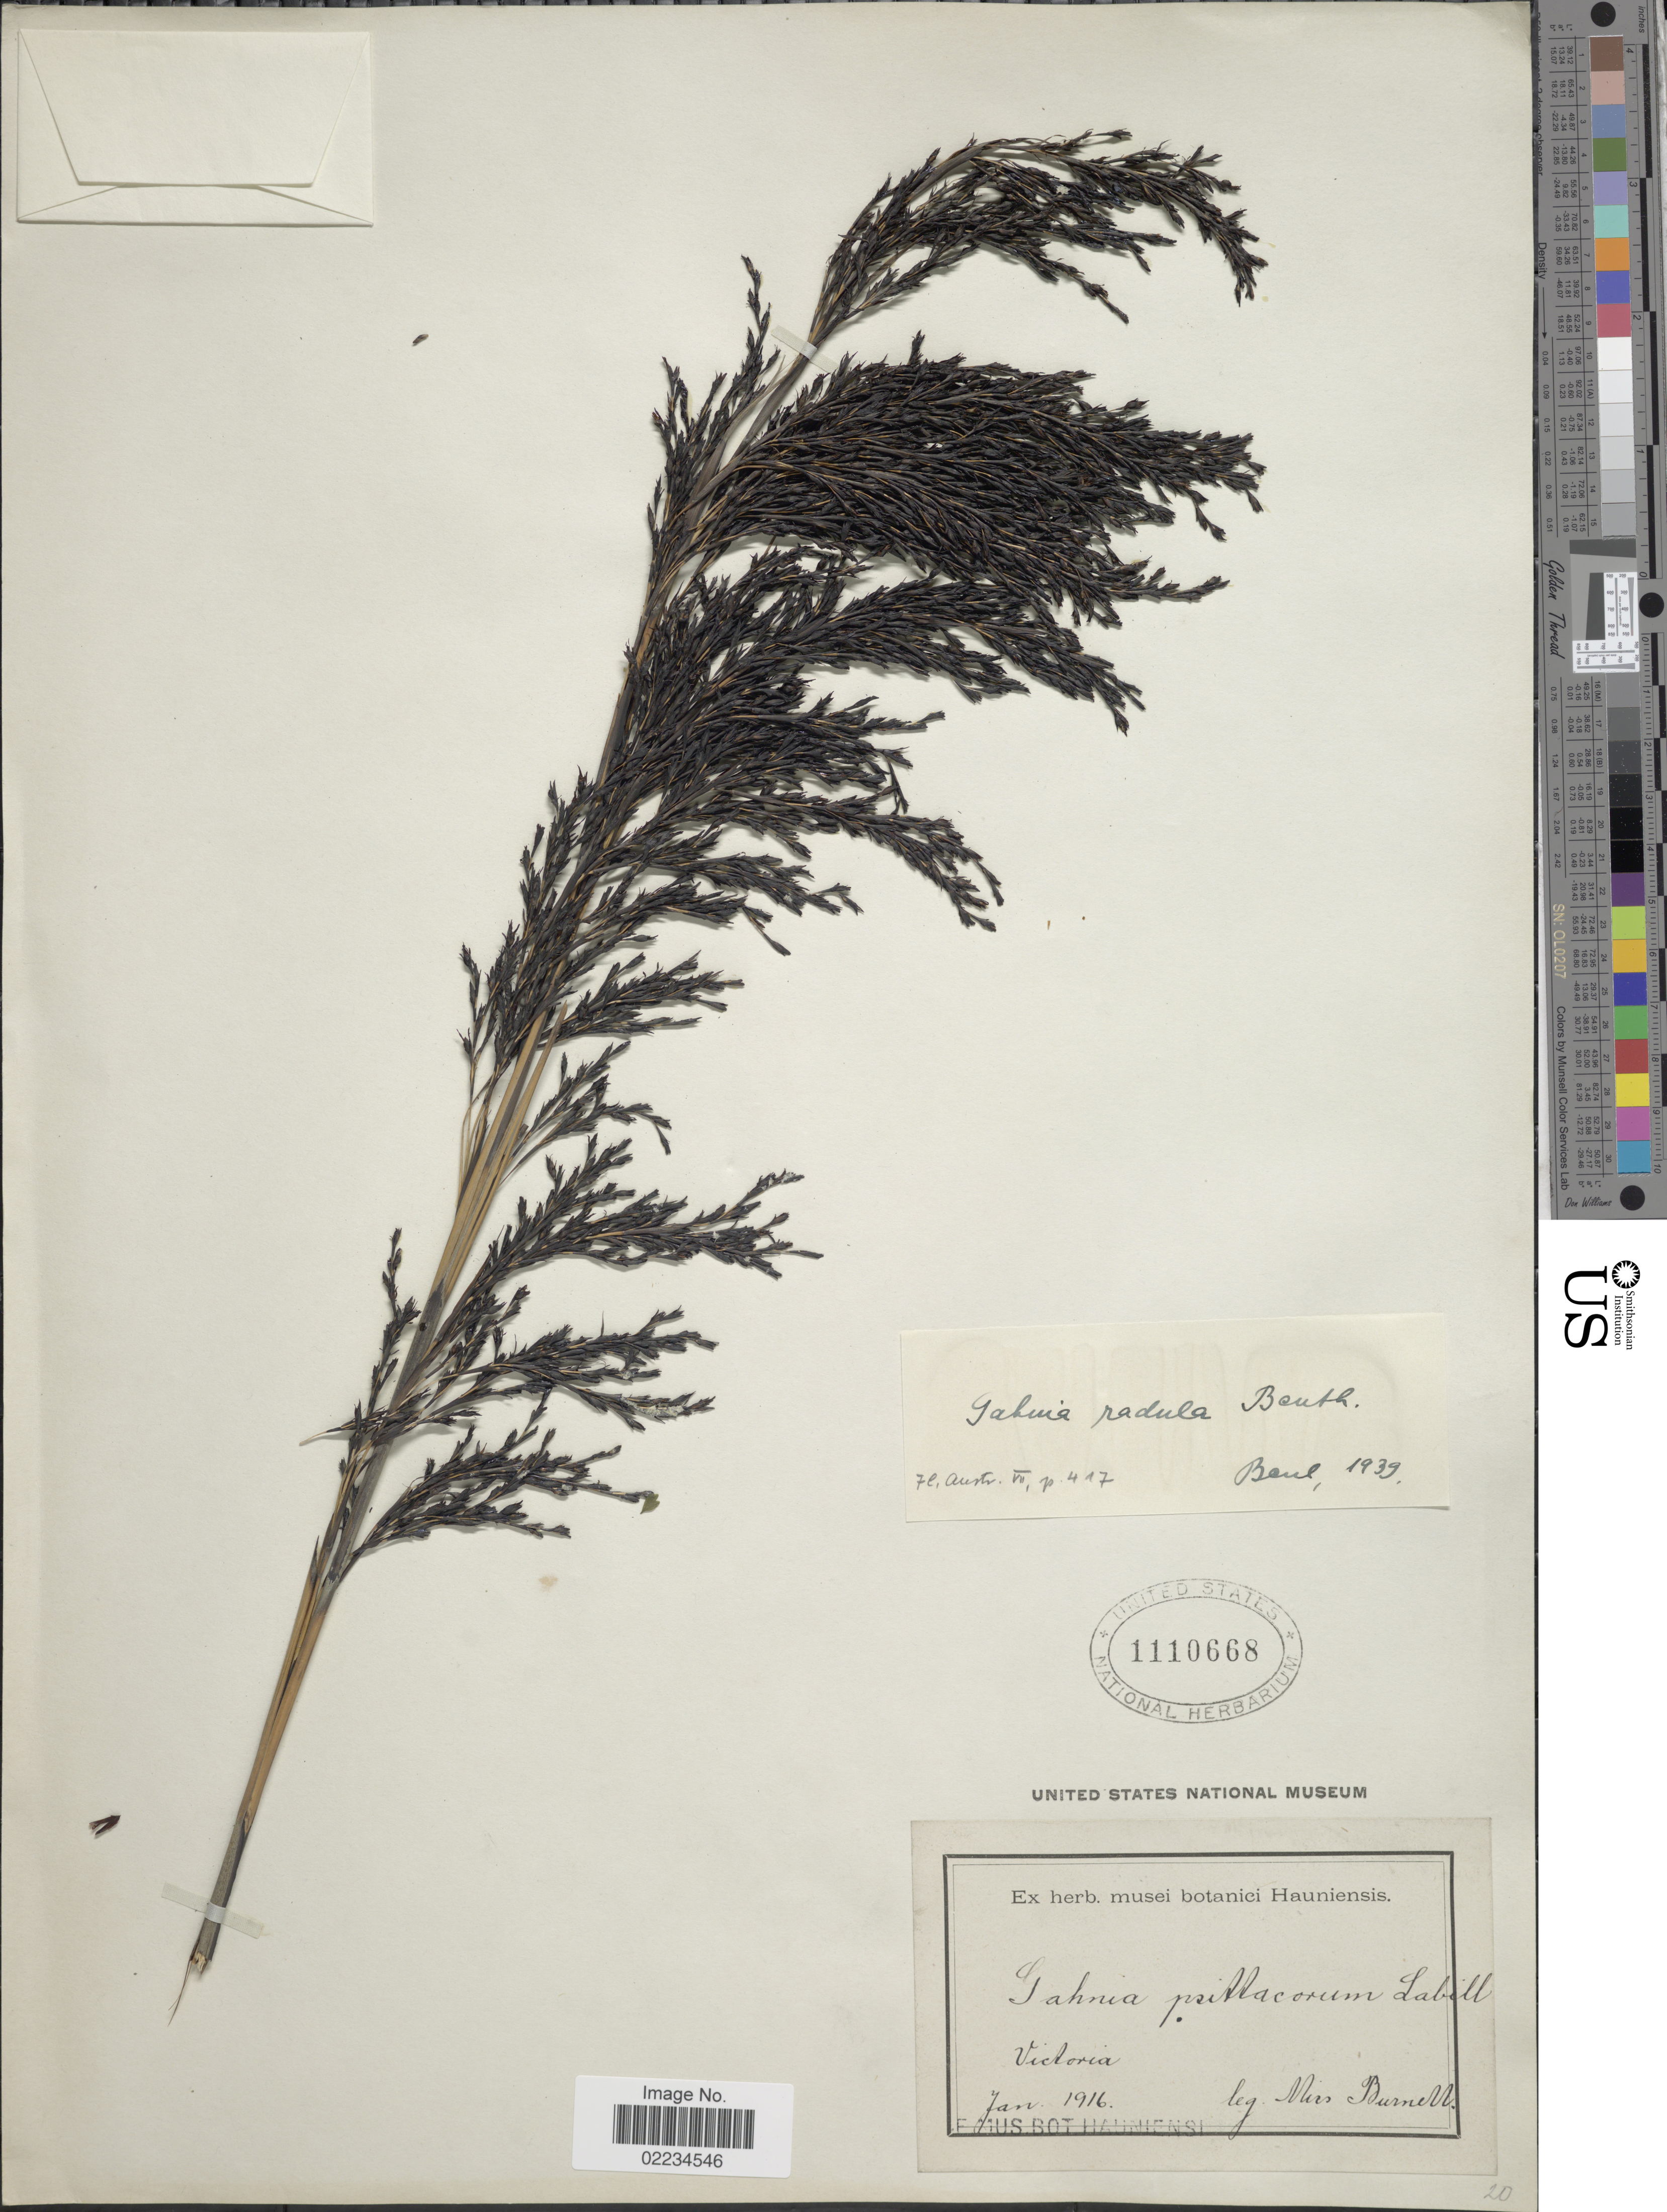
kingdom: Plantae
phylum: Tracheophyta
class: Liliopsida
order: Poales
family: Cyperaceae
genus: Gahnia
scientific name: Gahnia radula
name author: (R. Br.) Benth.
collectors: Burnell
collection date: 1916-01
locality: Victoria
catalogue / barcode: US 1110668